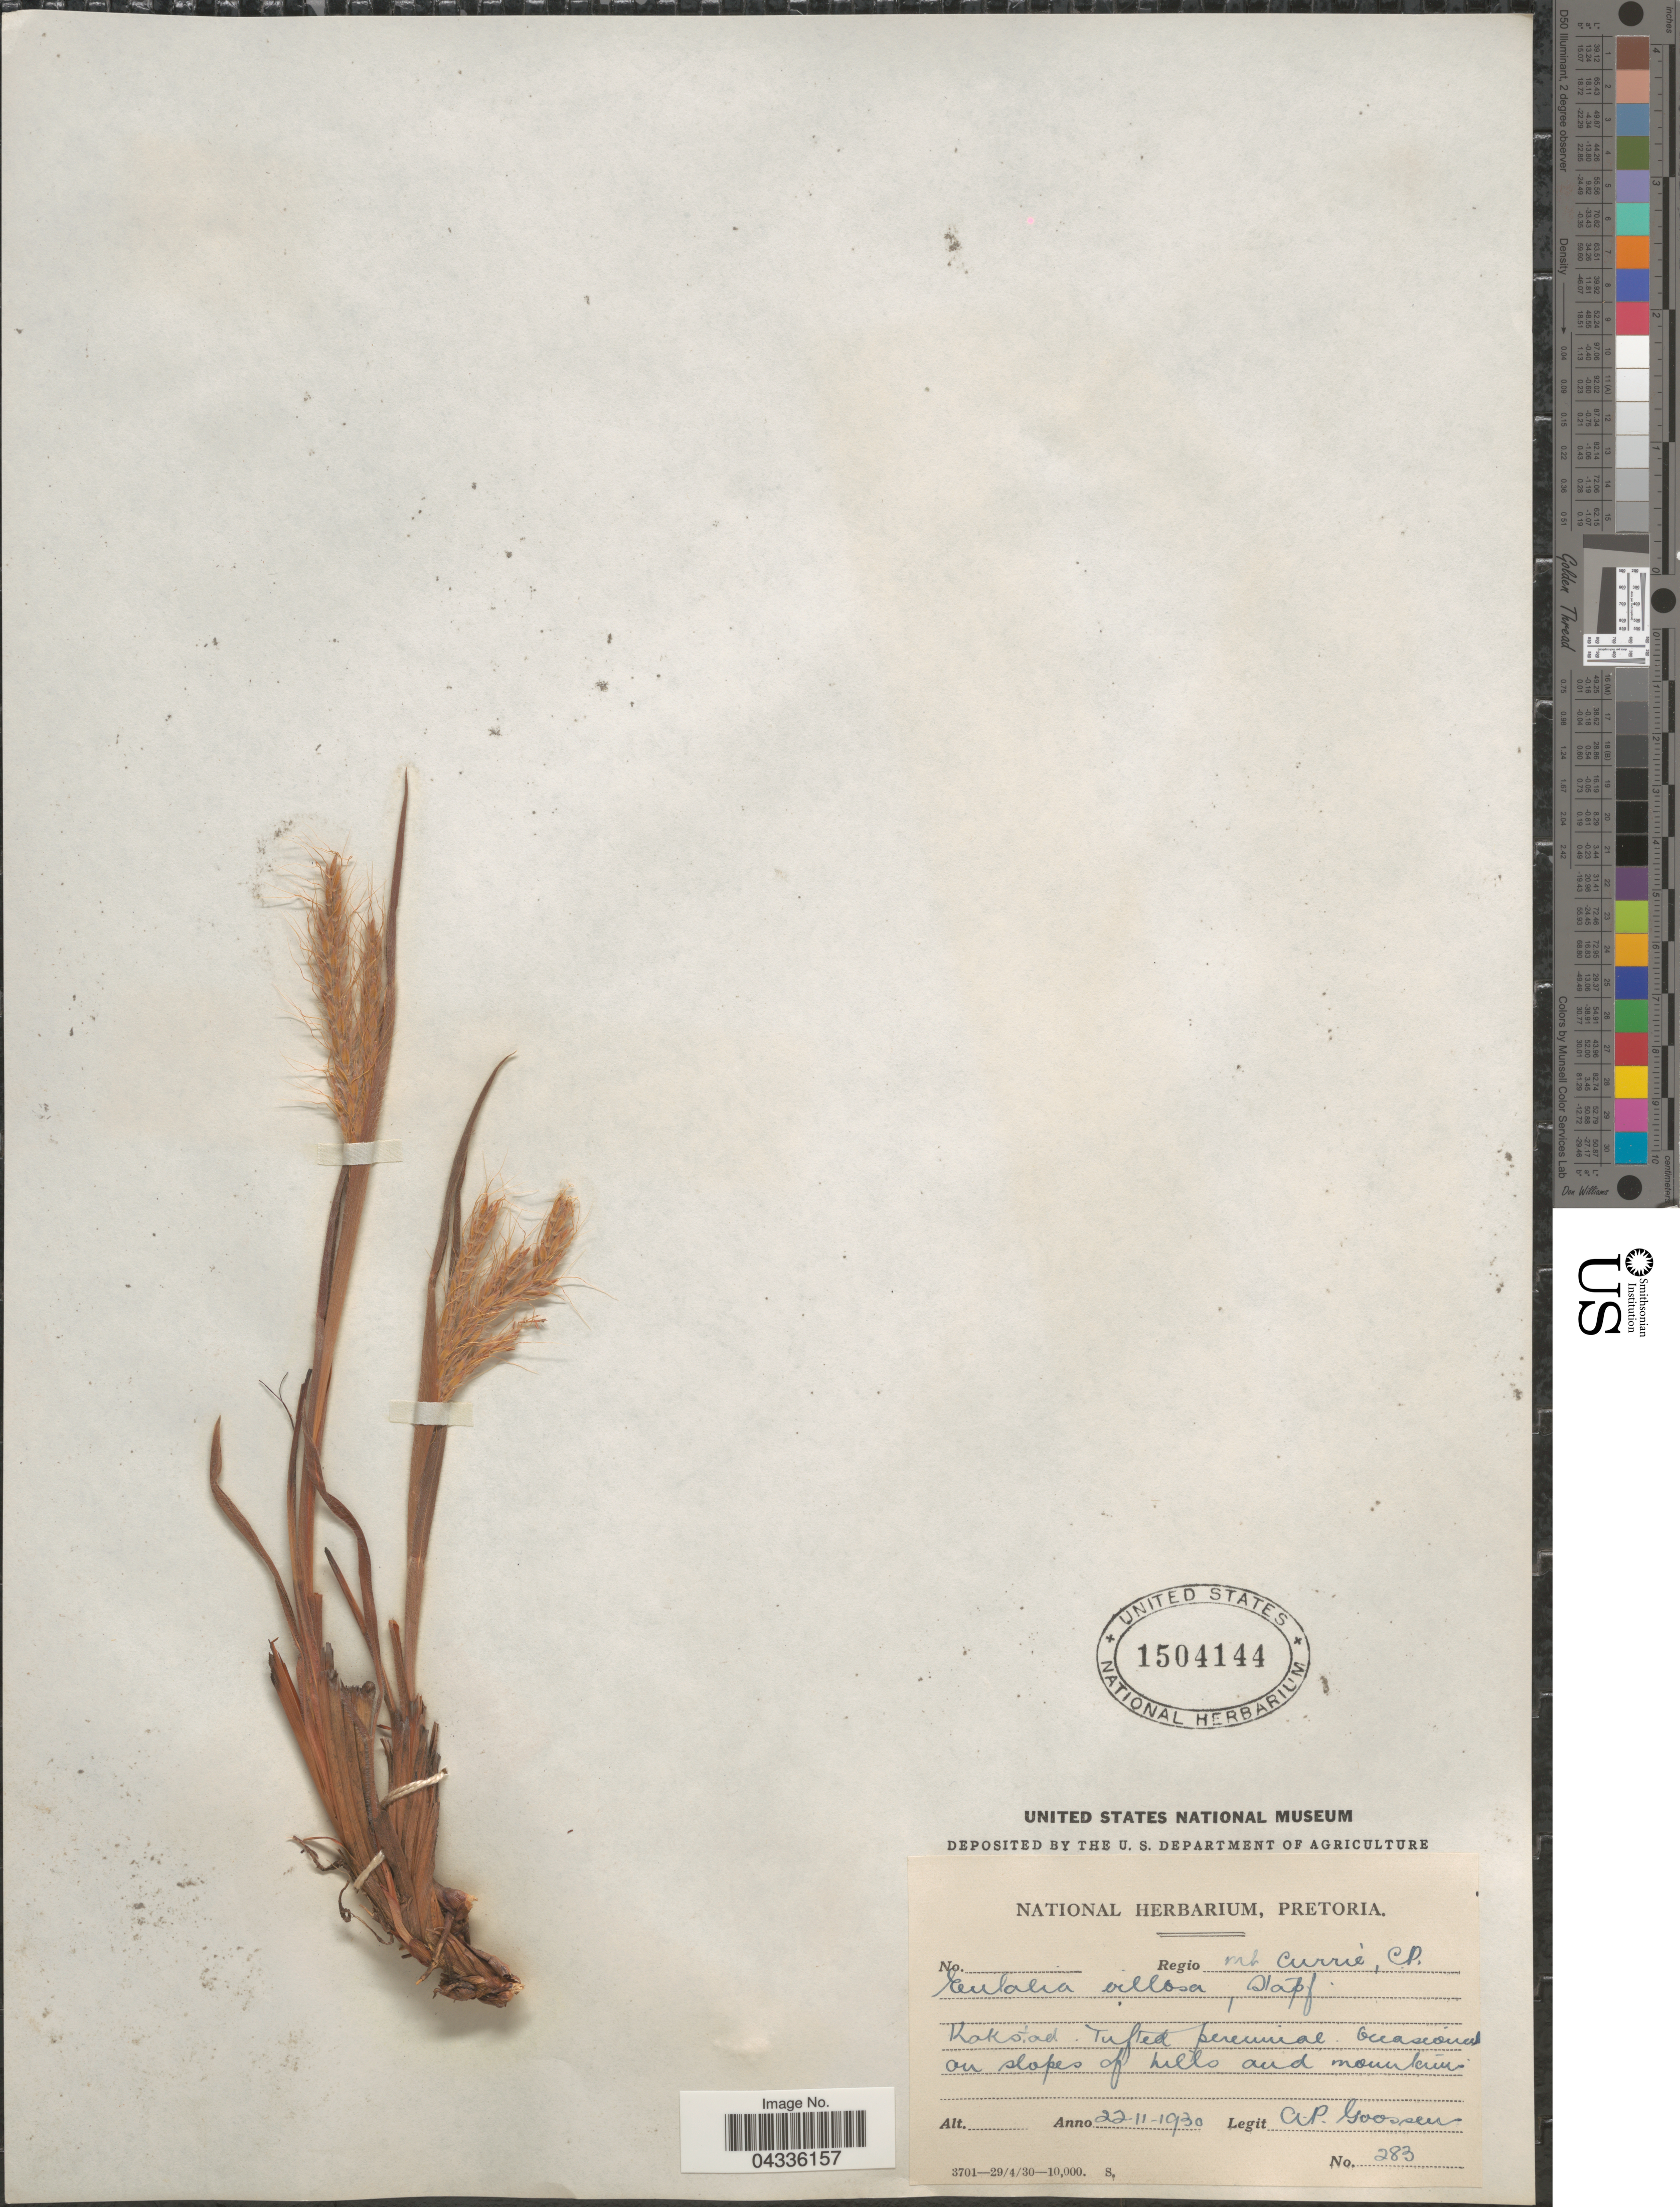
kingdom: Plantae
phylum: Tracheophyta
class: Liliopsida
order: Poales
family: Poaceae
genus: Eulalia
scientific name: Eulalia villosa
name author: (Thunb.) Nees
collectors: A. P. G. Goossens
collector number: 283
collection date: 1930-11-22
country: South Africa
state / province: KwaZulu-Natal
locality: Regio Mt. Currie. Kokstad.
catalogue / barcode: US 1504144